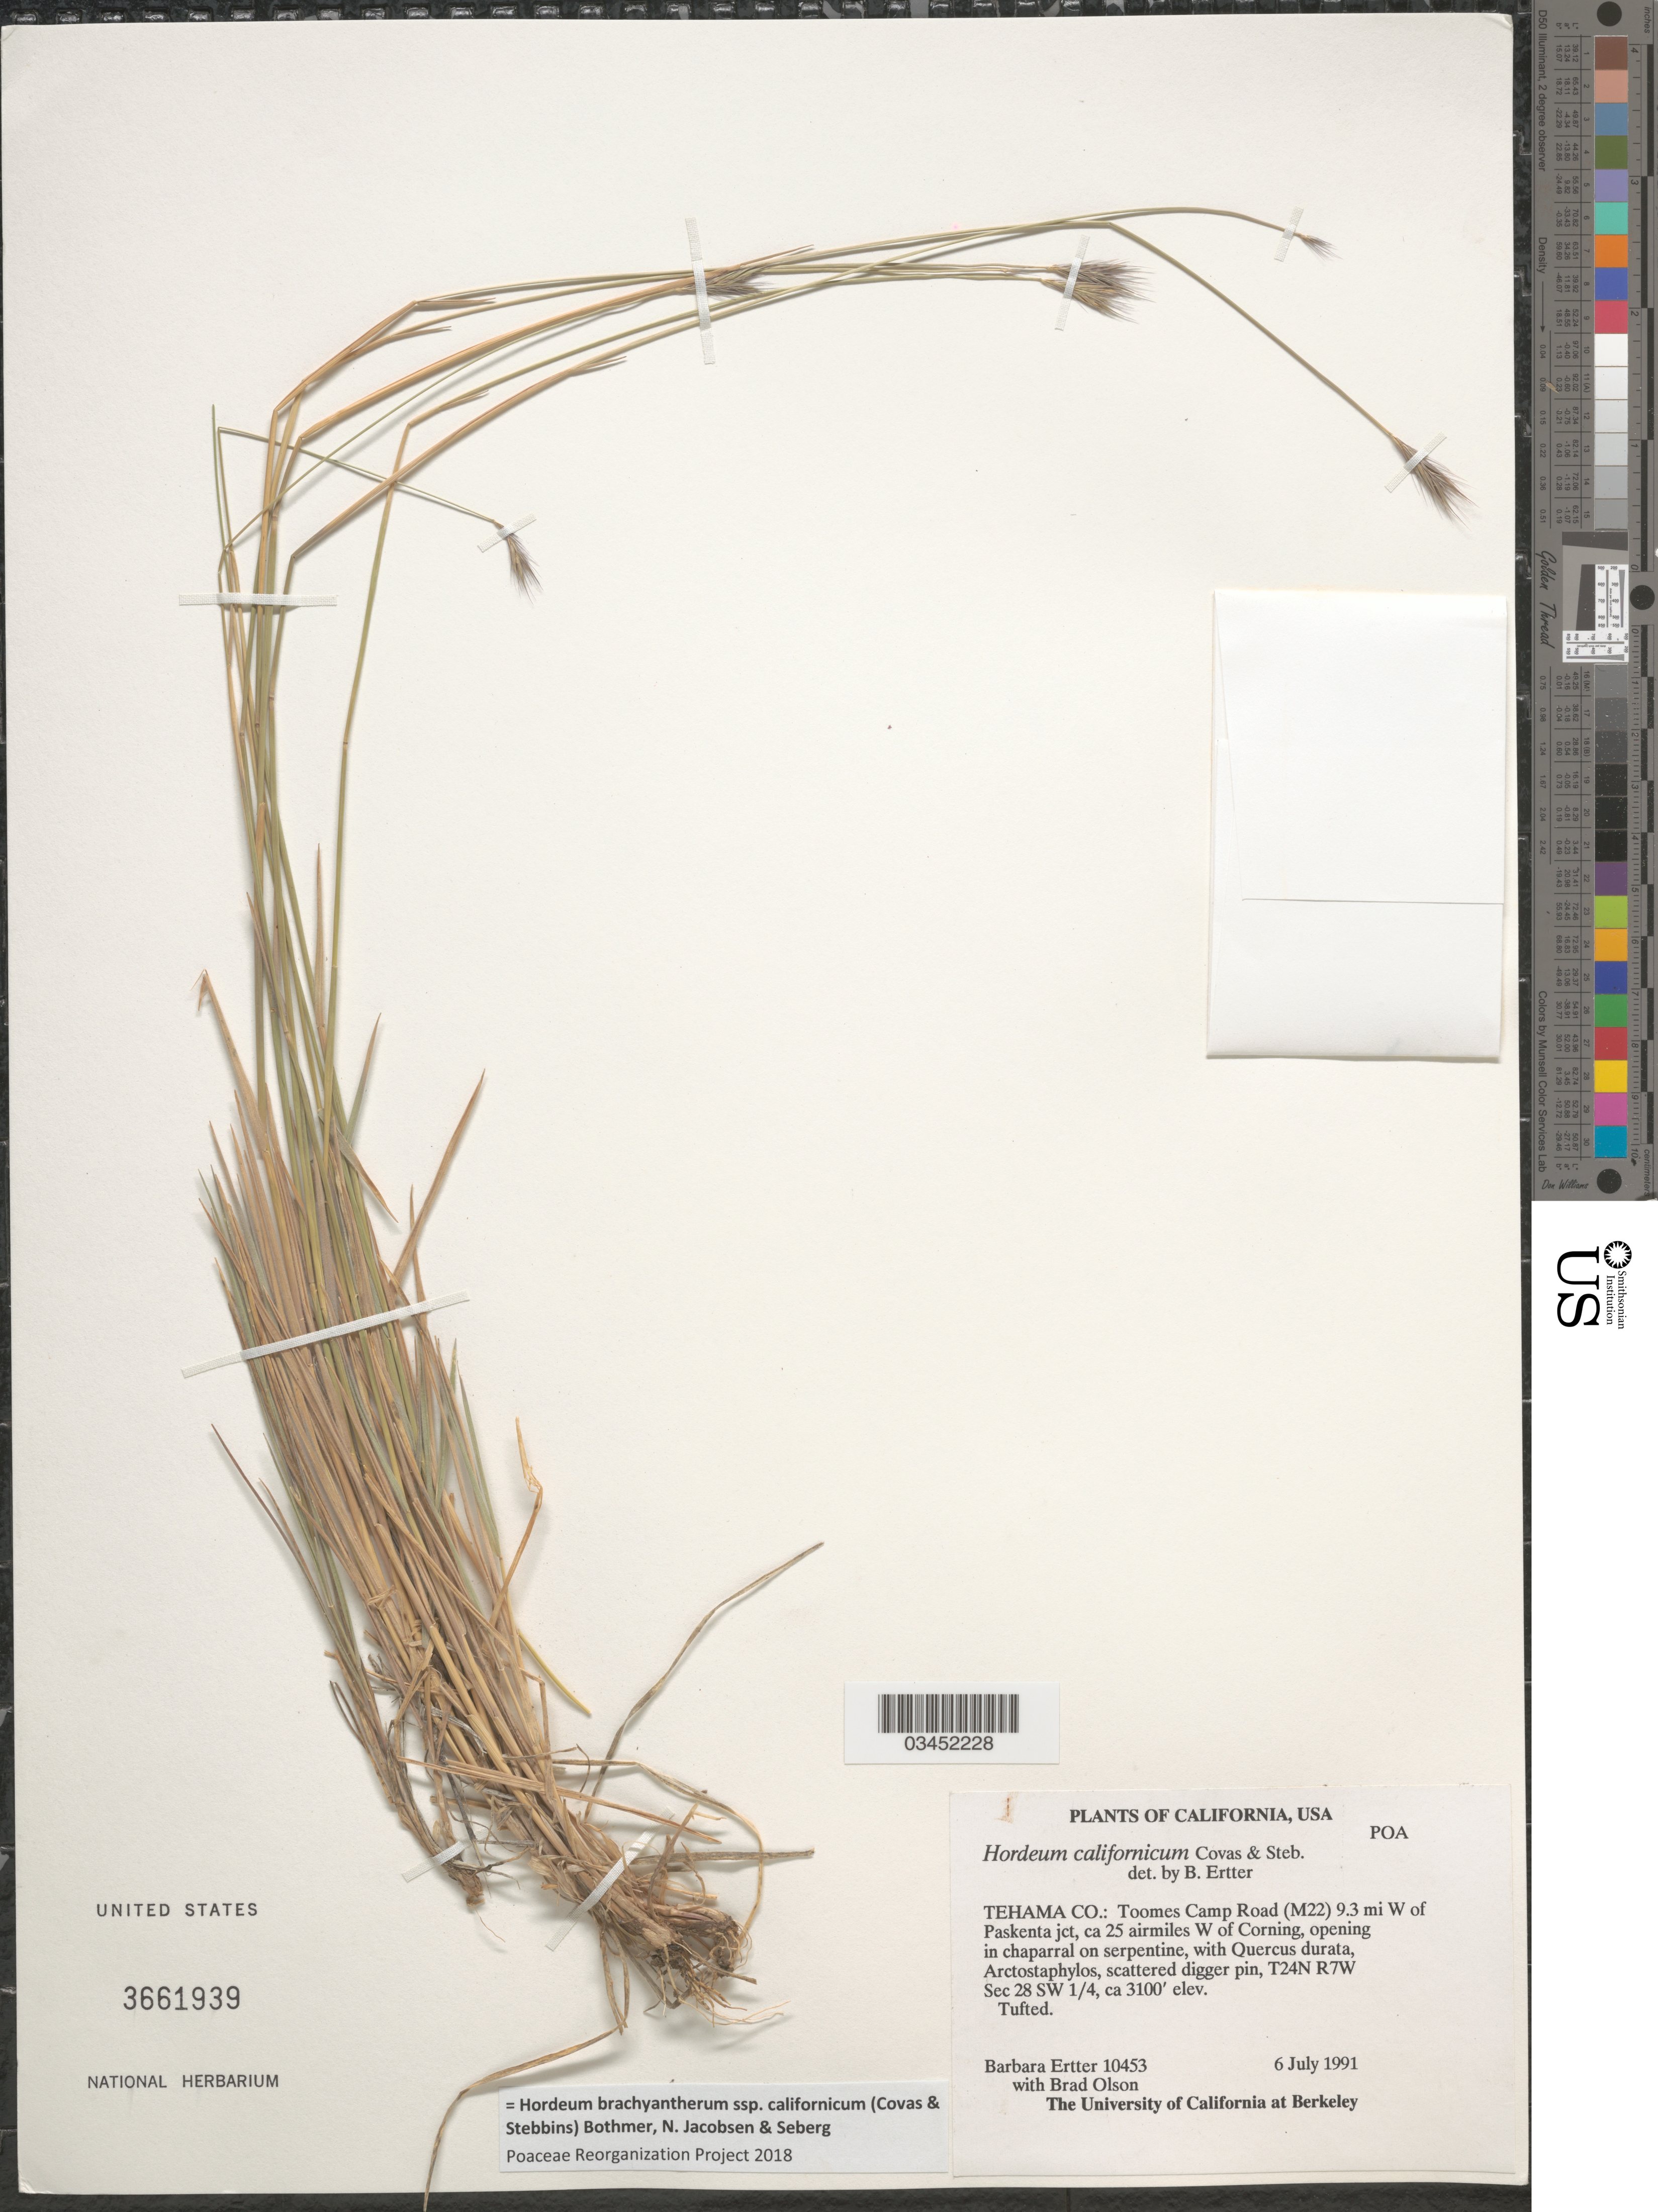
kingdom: Plantae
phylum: Tracheophyta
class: Liliopsida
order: Poales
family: Poaceae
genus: Hordeum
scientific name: Hordeum brachyantherum subsp. californicum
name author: (Covas & Stebbins) Bothmer et al.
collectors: B. Ertter & B. Olson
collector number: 10453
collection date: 1991-07-06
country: United States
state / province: California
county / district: Tehama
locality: Tehama Co.: Toomes Camp Road (M22) 9.3 mi W of Paskenta jct, ca 25 airmiles W of Corning, opening in chaparral on serpentine. T24N R7W Sec 28 SW ¼.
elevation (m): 945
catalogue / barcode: US 3661939